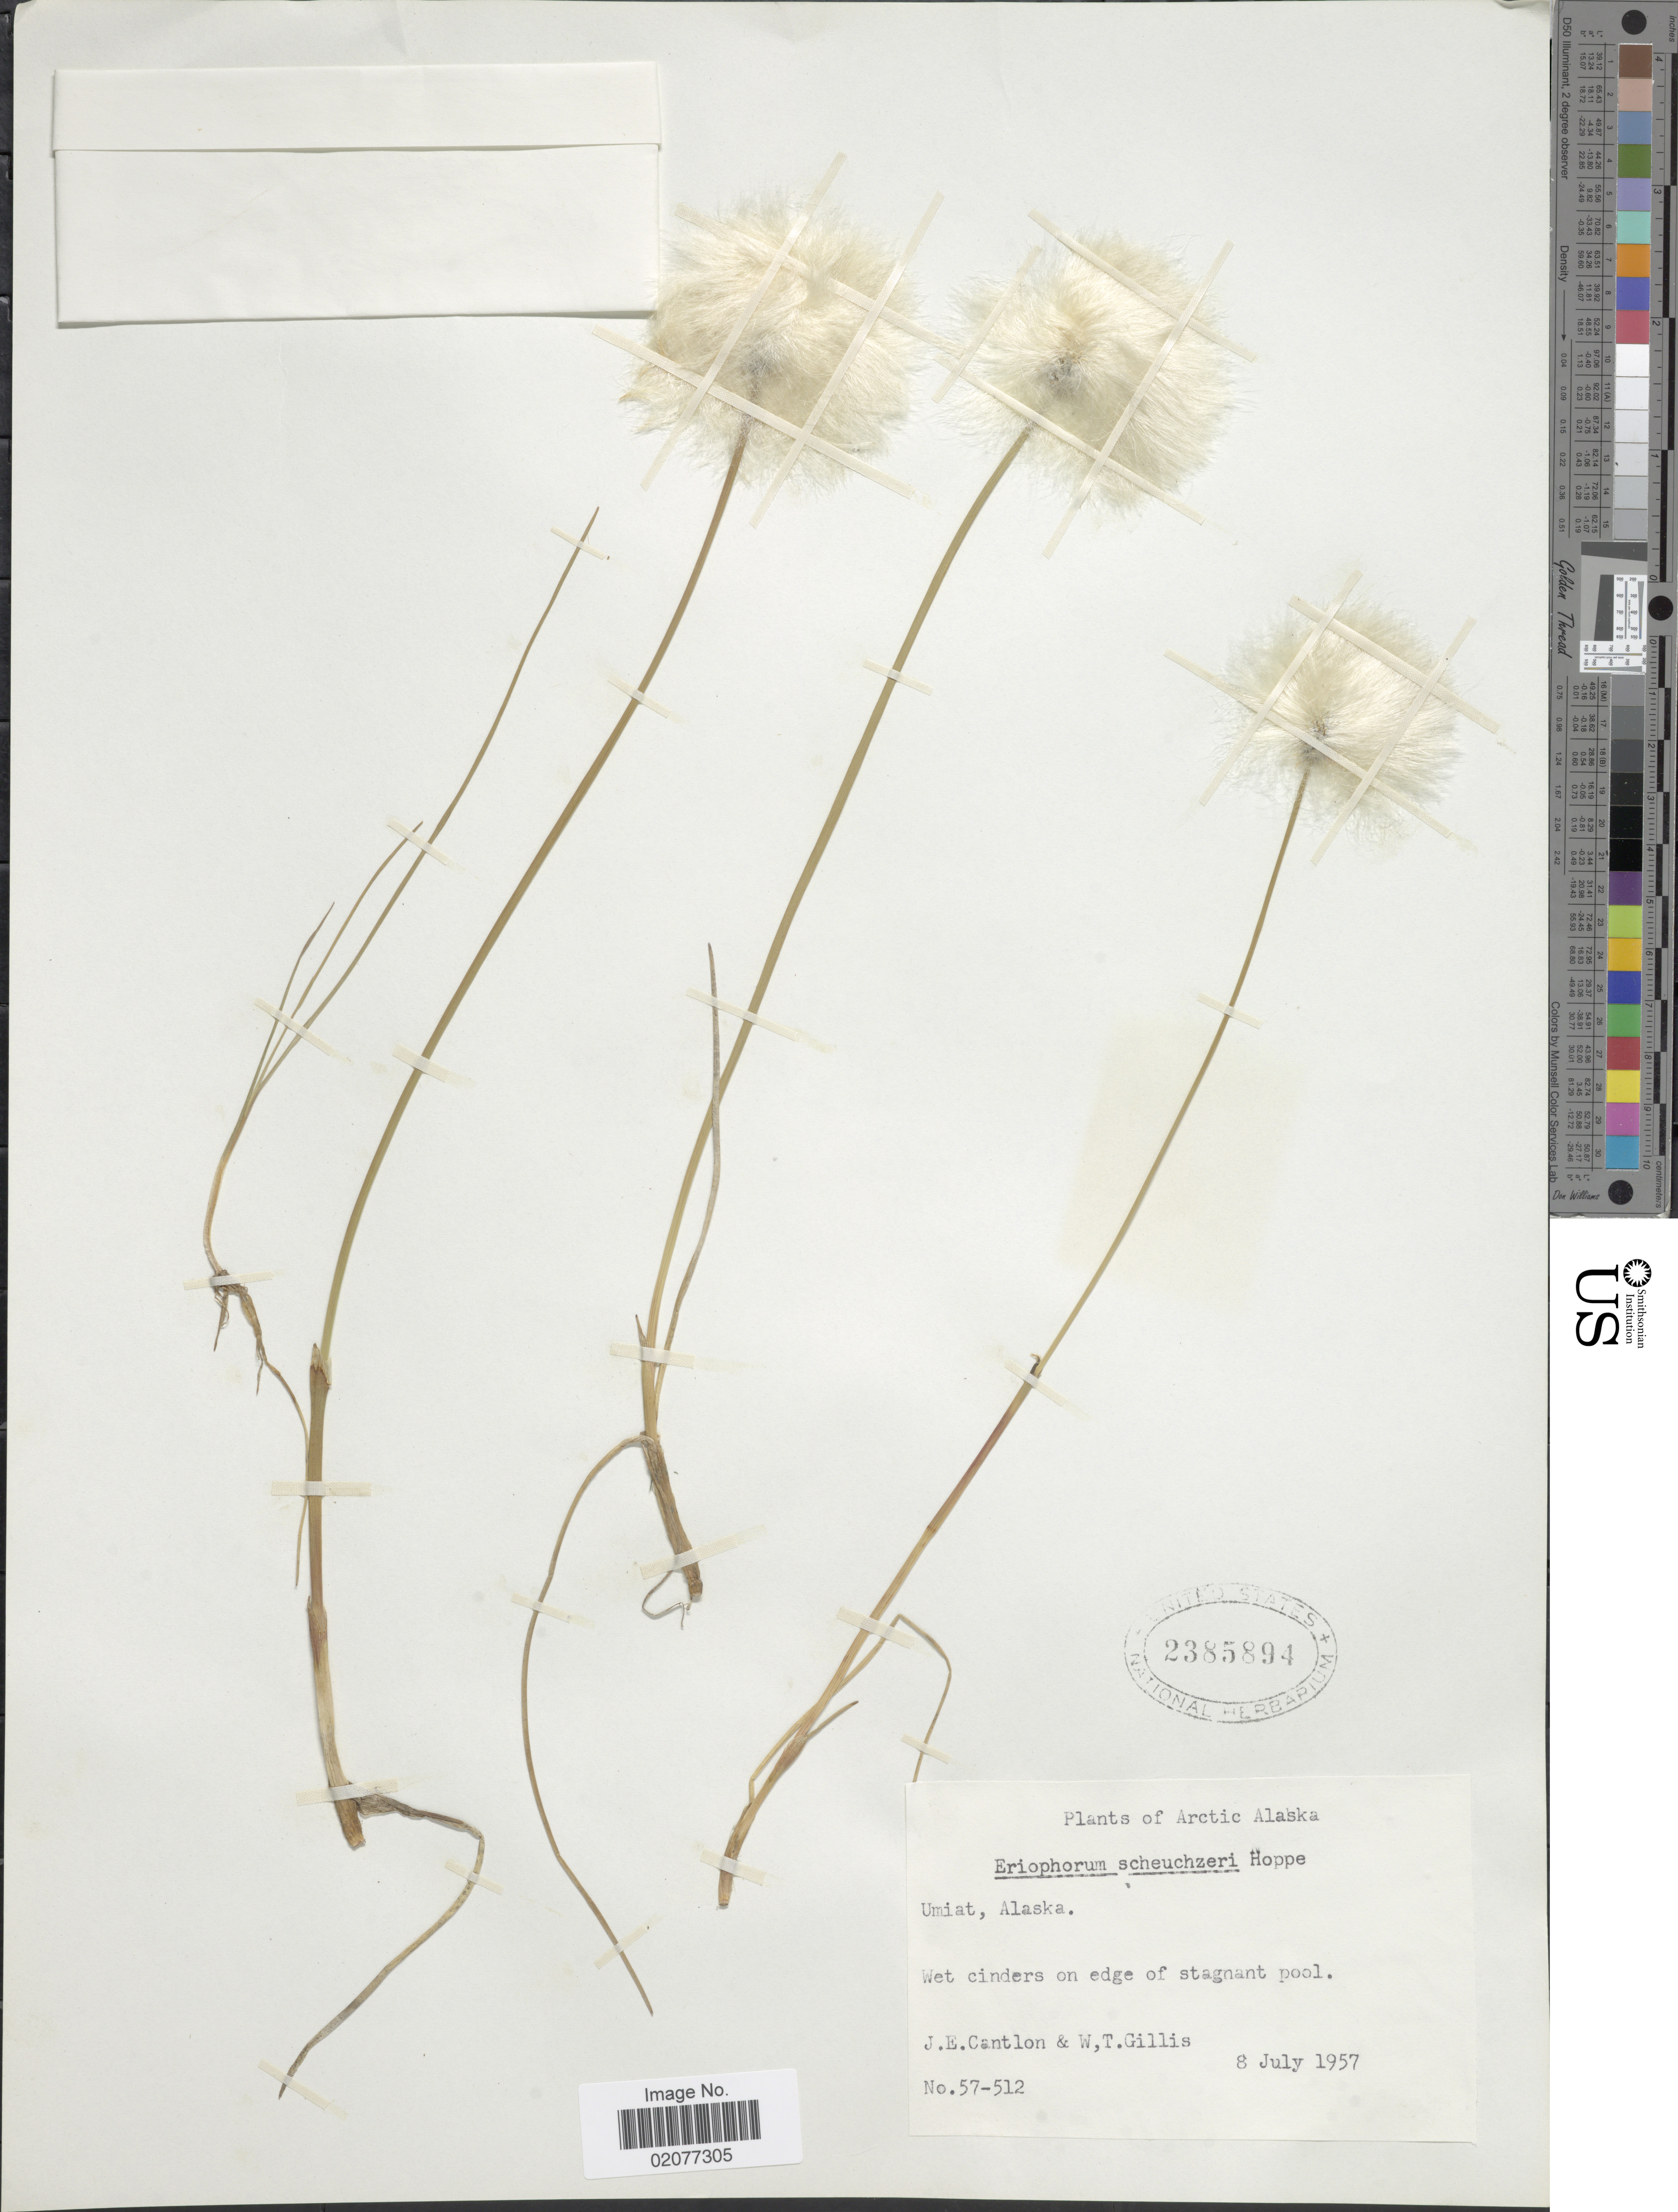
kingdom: Plantae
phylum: Tracheophyta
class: Liliopsida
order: Poales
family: Cyperaceae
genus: Eriophorum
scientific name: Eriophorum scheuchzeri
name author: Hoppe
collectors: J. Cantlon & W. T. Gillis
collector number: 57-512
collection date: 1957-07-08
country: United States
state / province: Alaska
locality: Arctic Alaska. Wet cinders on edge of Stagnant pool.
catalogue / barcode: US 2385894